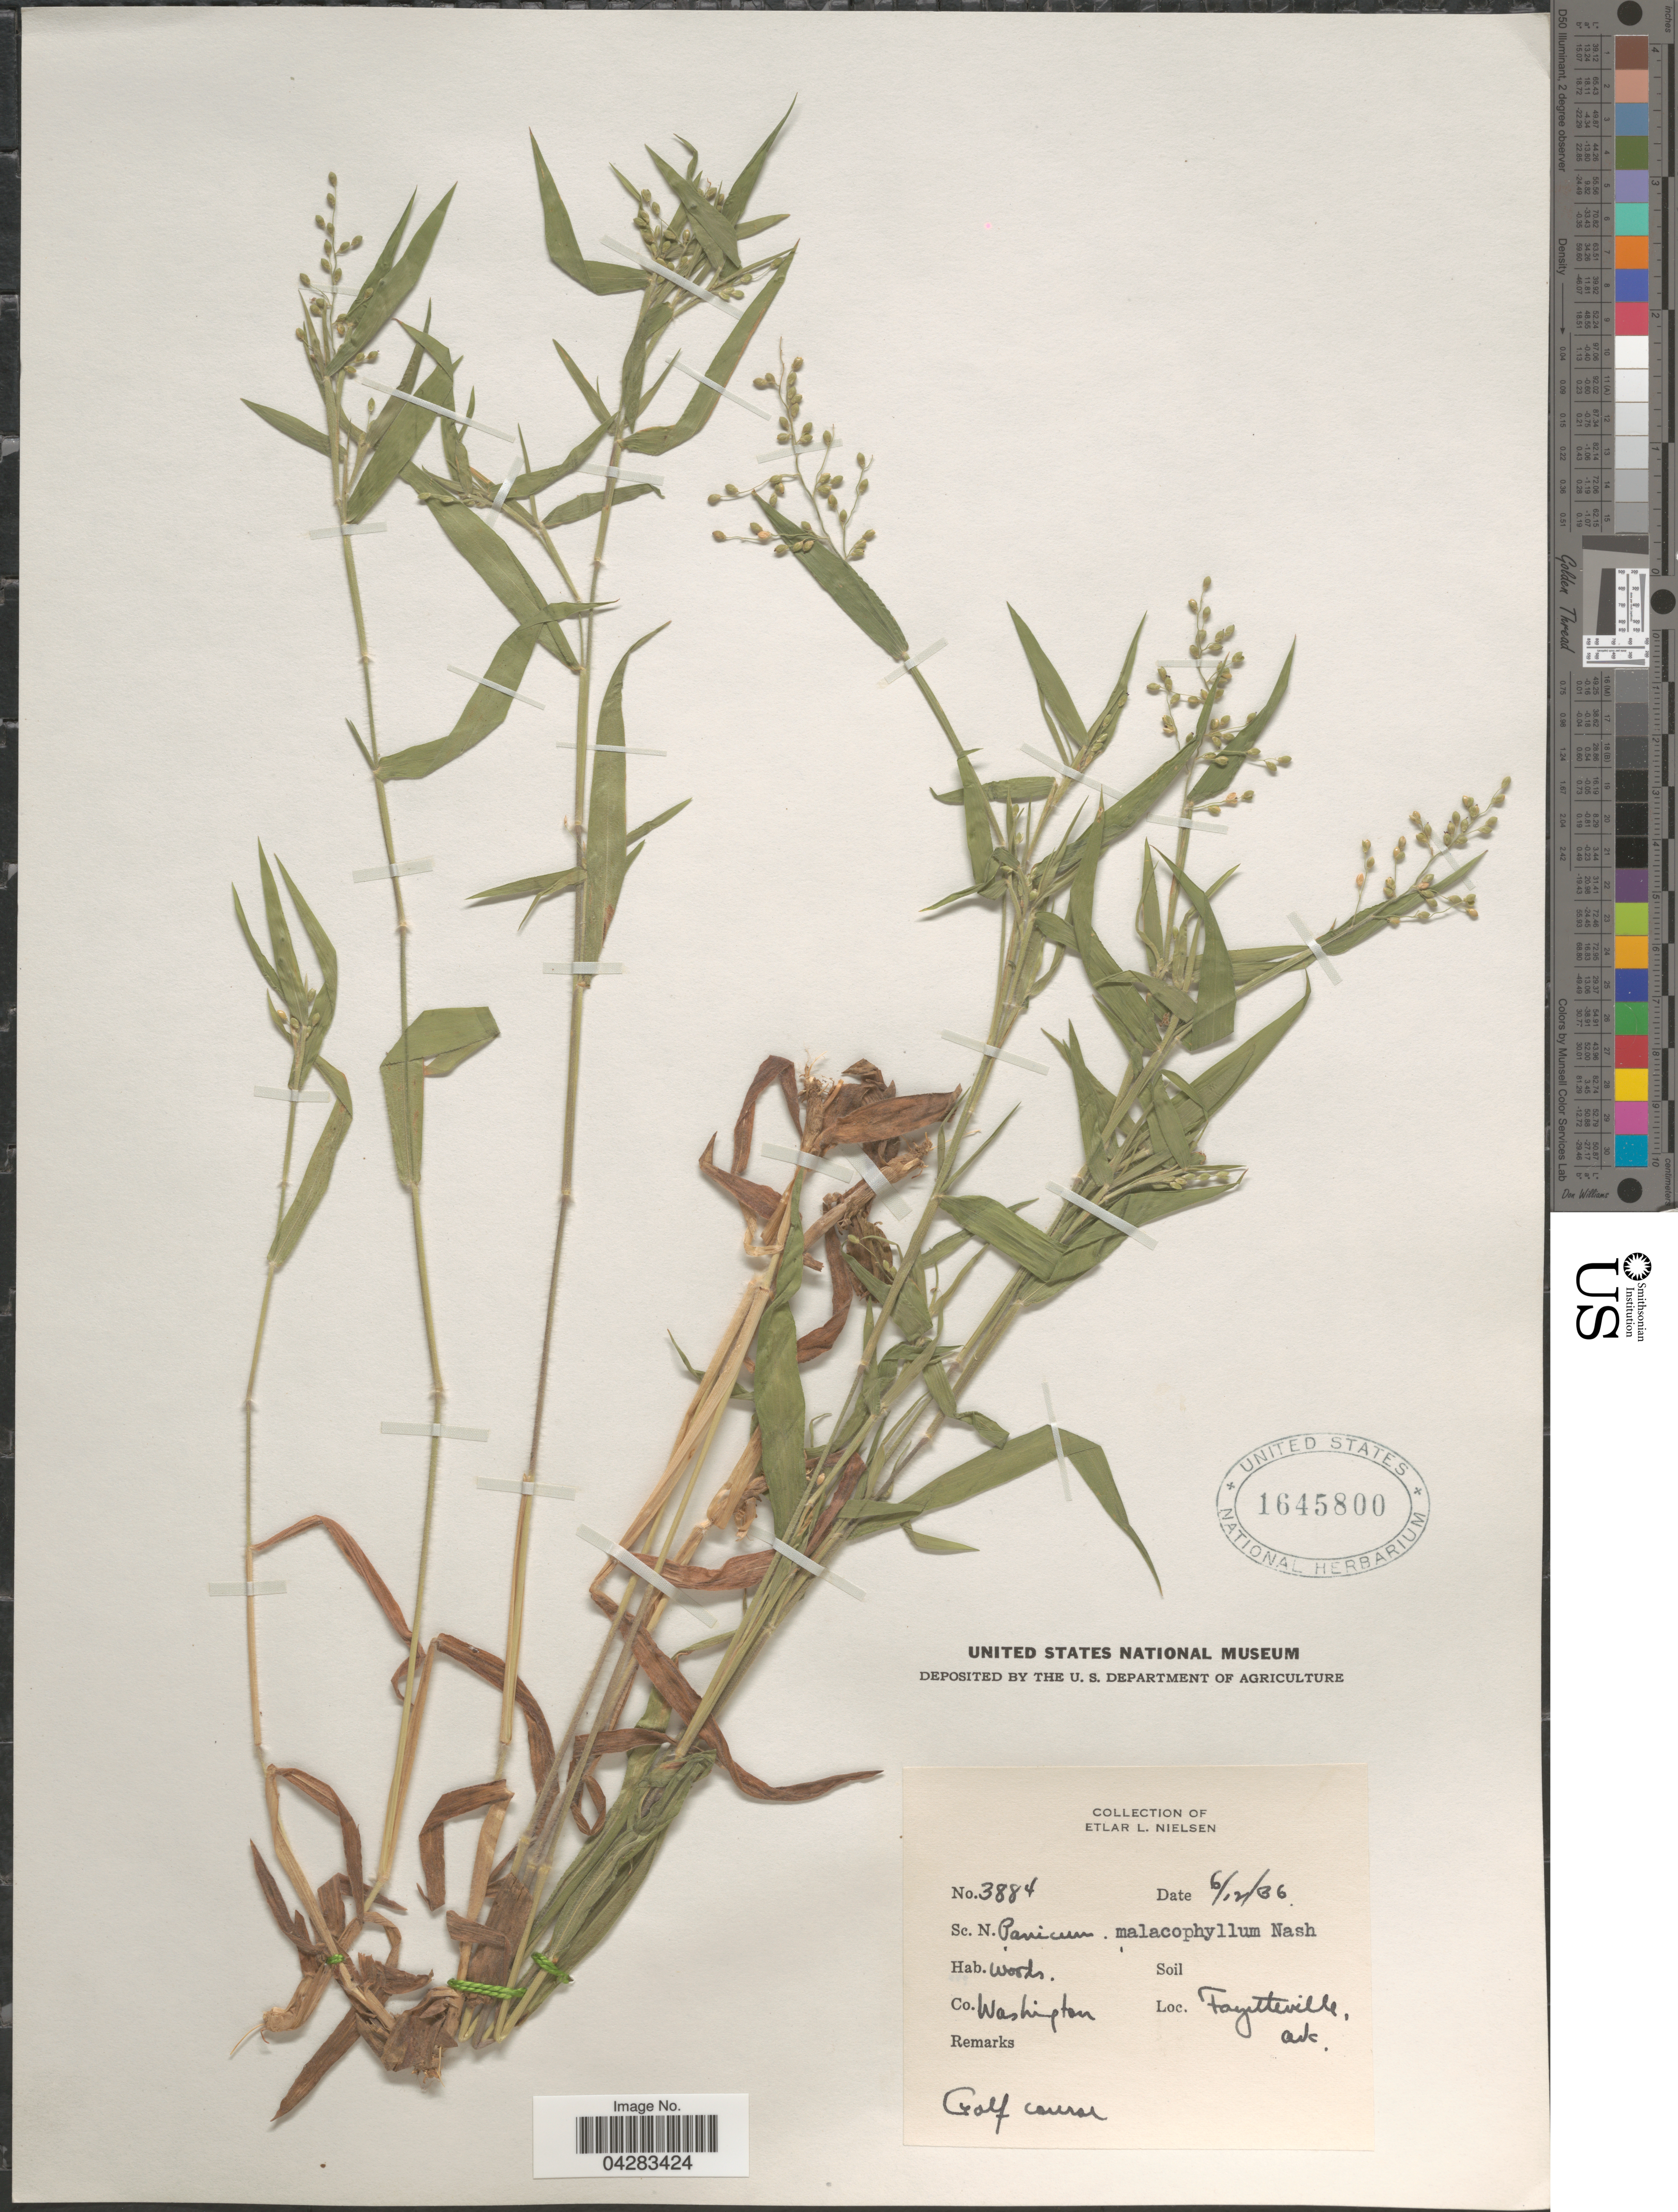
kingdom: Plantae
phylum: Tracheophyta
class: Liliopsida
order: Poales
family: Poaceae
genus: Dichanthelium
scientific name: Dichanthelium malacophyllum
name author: (Nash) Gould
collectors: E. L. Nielsen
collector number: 3884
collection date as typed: Transcribed d/m/y: 12/6/36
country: United States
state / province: Arkansas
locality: Co. Washington. Fayetteville. Golf course.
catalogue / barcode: US 1645800